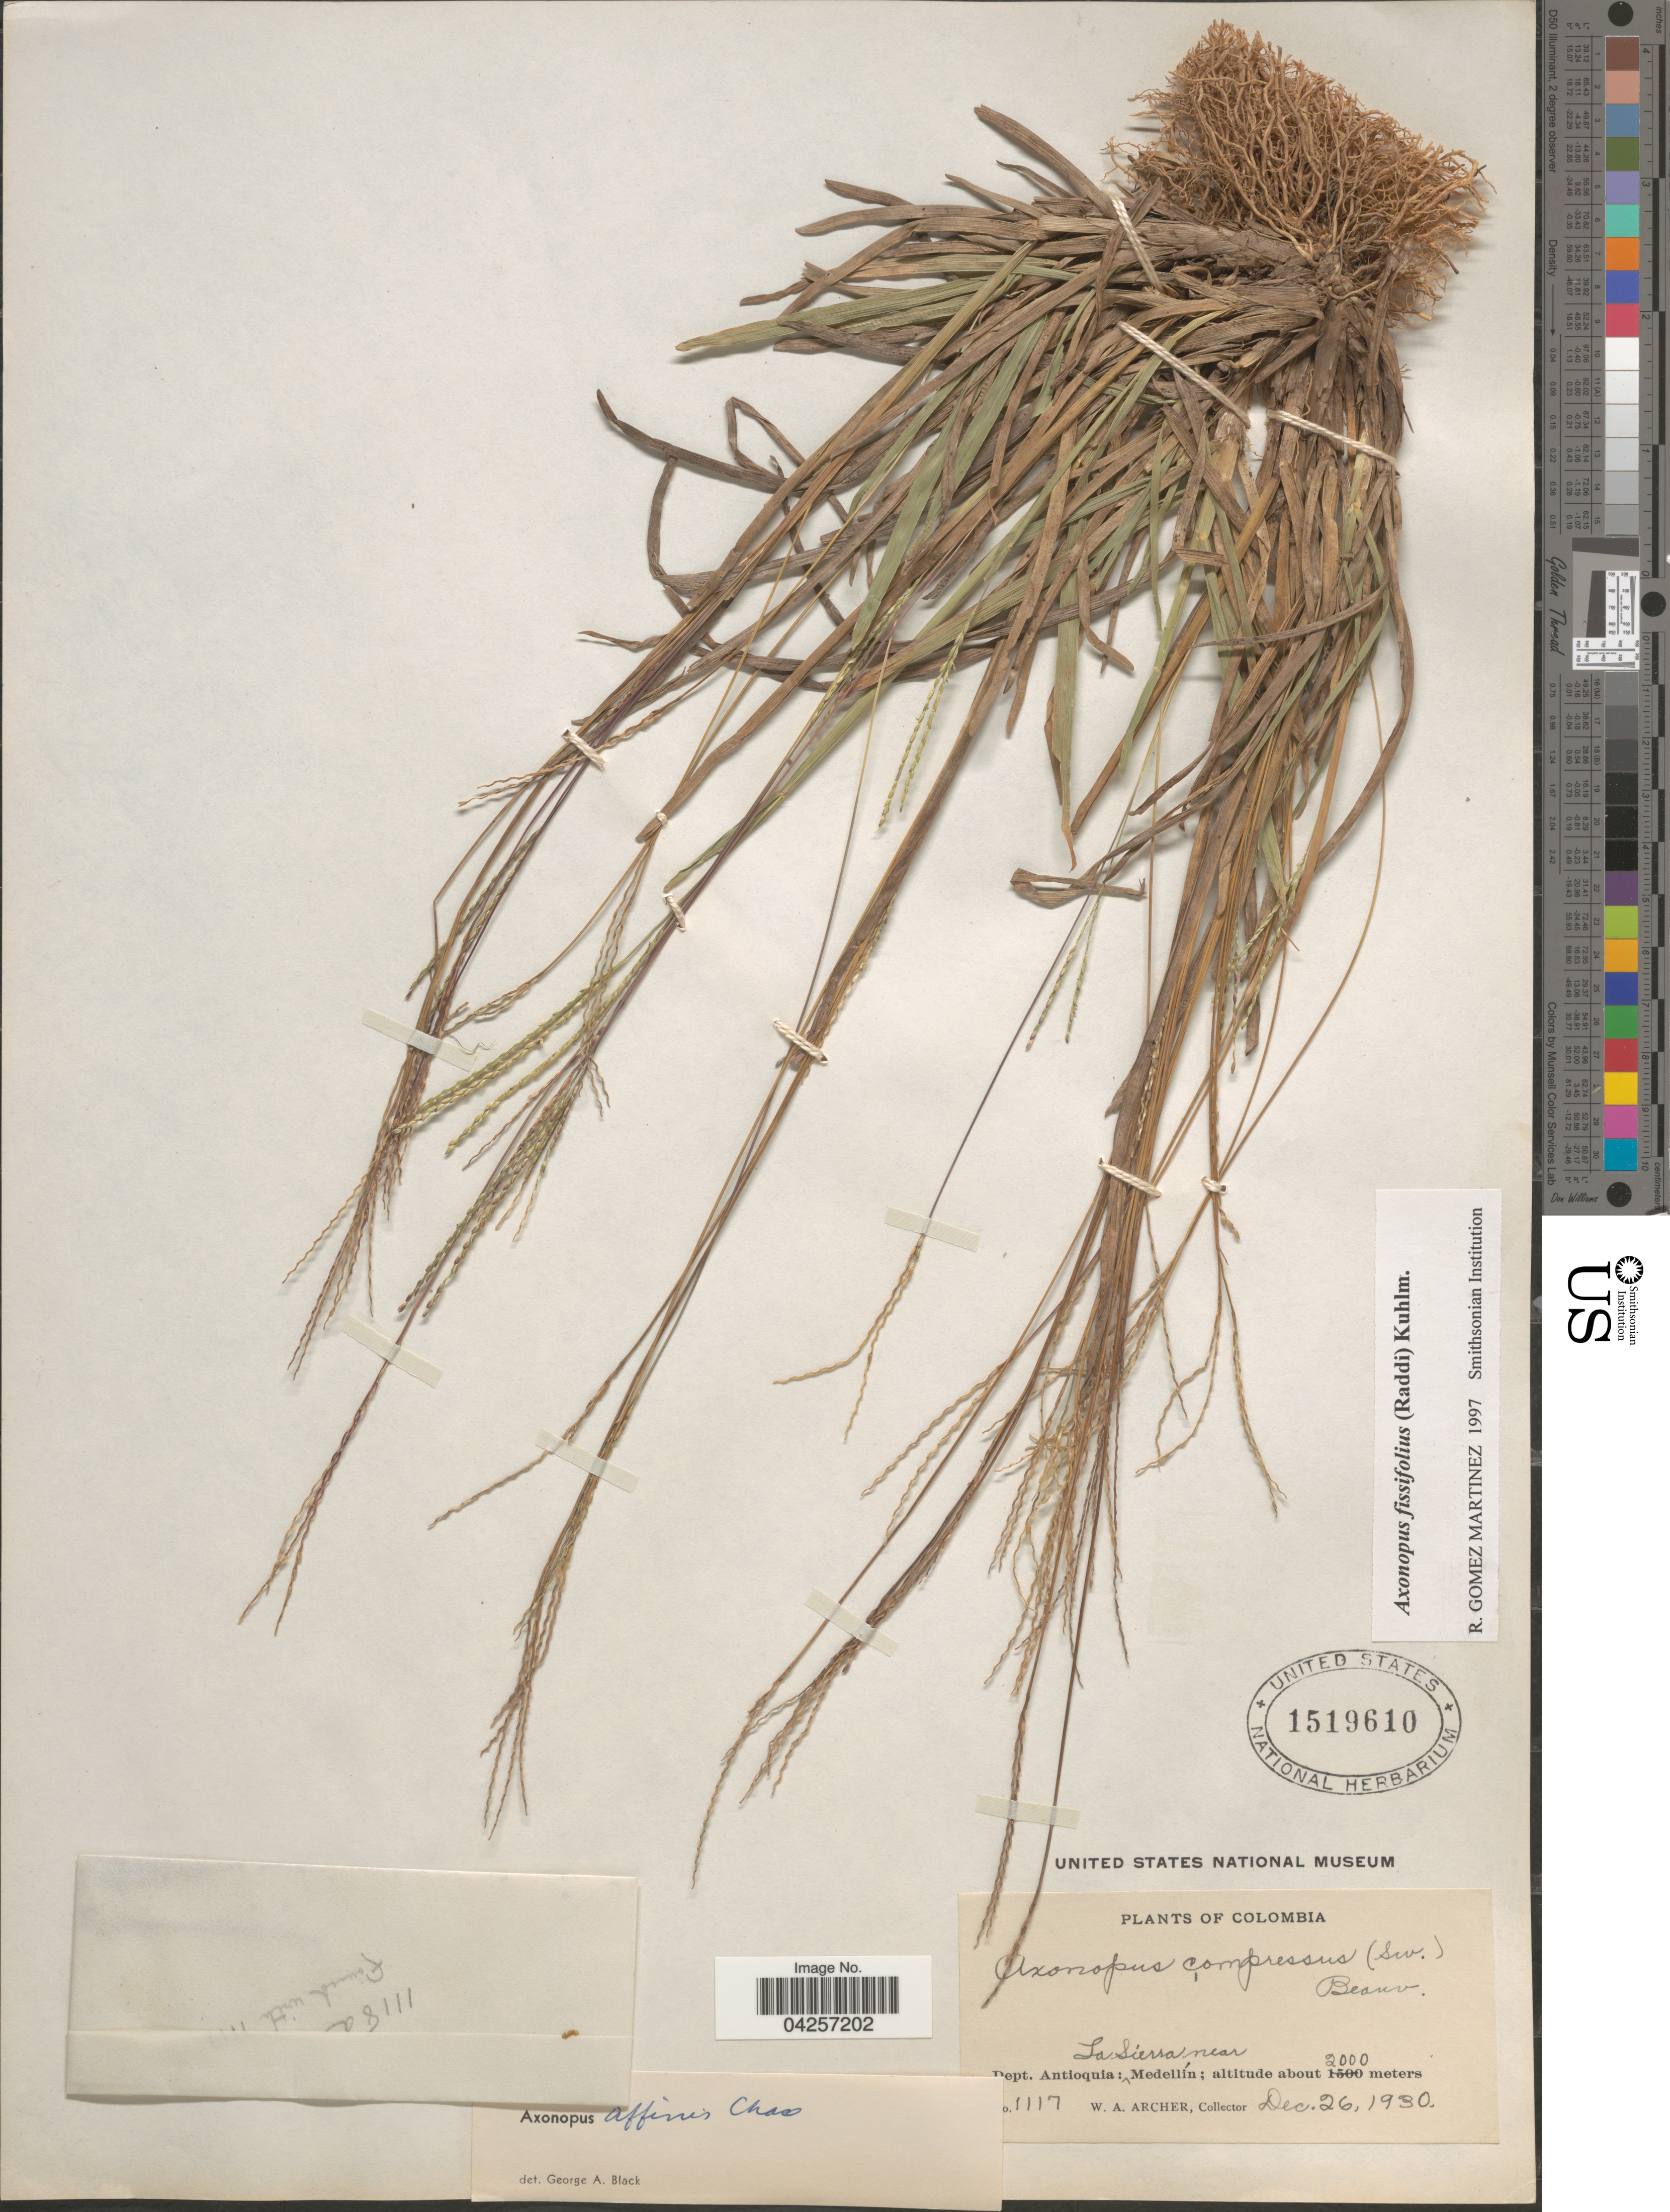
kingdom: Plantae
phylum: Tracheophyta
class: Liliopsida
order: Poales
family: Poaceae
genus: Axonopus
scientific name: Axonopus fissifolius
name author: (Raddi) Kuhlm.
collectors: W. Archer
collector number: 1117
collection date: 1930-12-26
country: Colombia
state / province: Antioquia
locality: Dept. Antioquia: La Sierra near Medellín.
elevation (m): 2000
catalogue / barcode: US 1519610